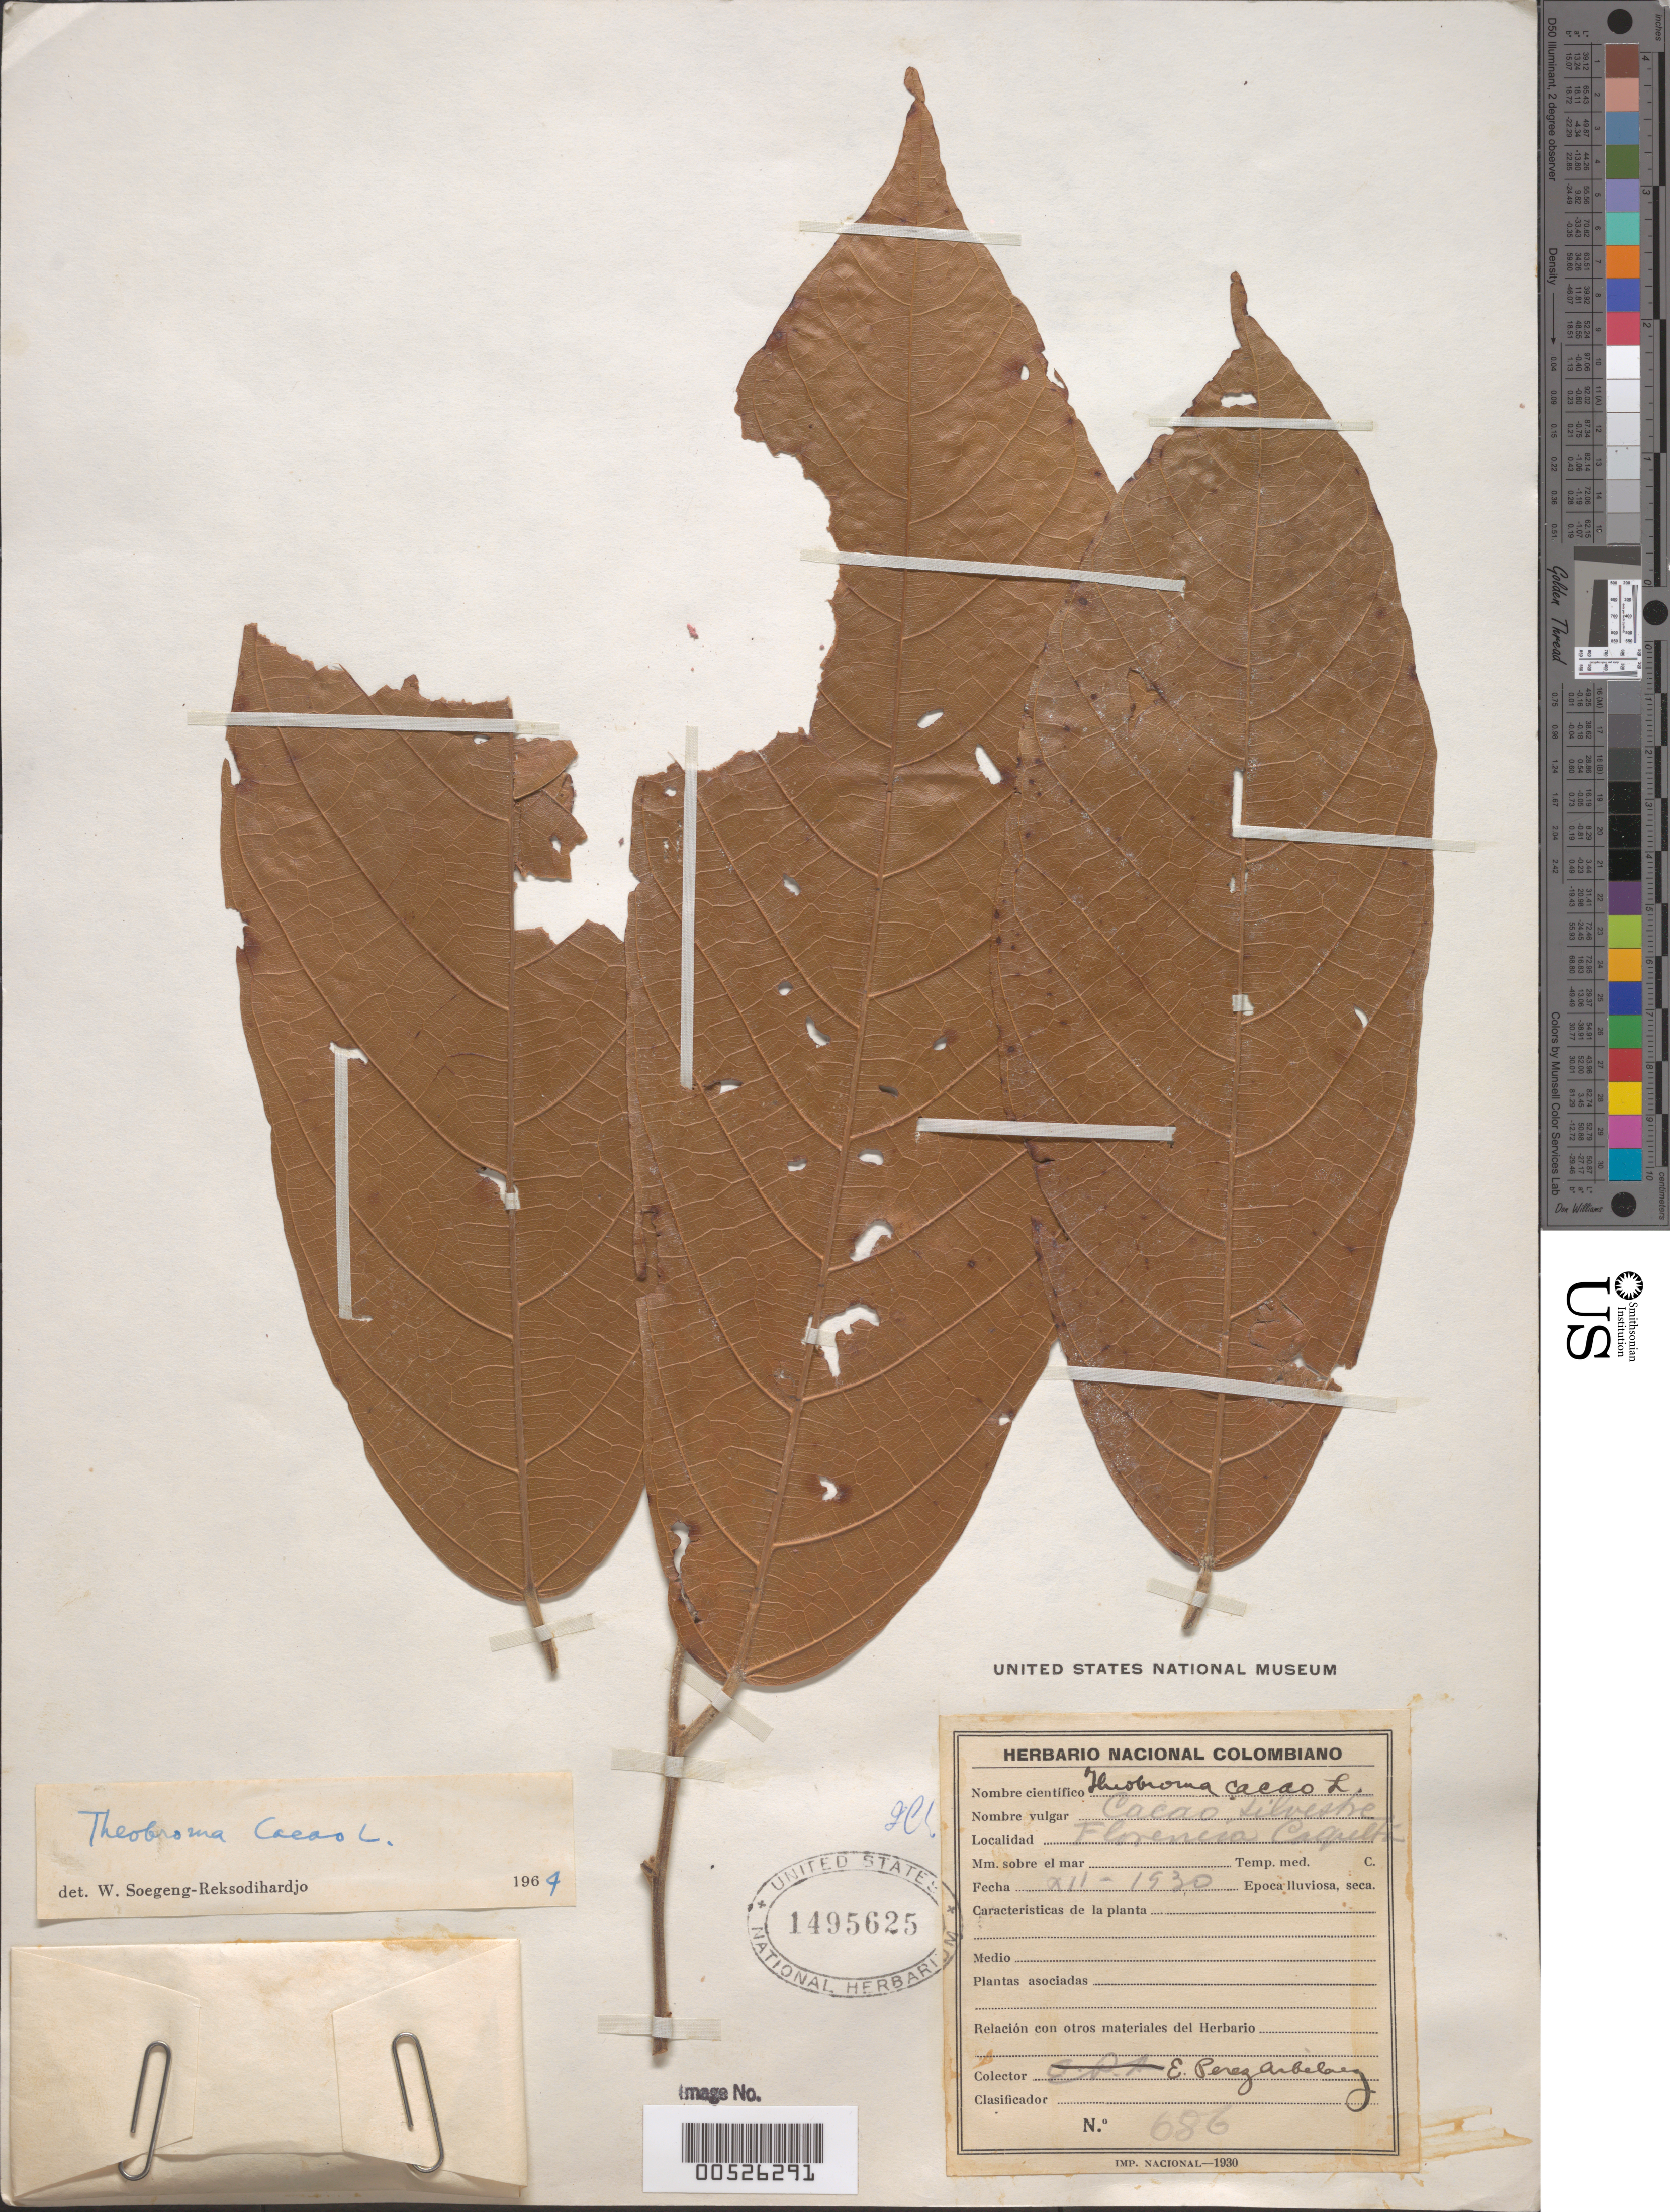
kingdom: Plantae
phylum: Tracheophyta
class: Magnoliopsida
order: Malvales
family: Malvaceae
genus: Theobroma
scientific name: Theobroma cacao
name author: L.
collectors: E. Pérez Arbeláez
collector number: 686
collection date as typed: Dec 1930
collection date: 1930-12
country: Colombia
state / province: Caquetá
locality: Florenica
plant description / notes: Common name: cacao silvestre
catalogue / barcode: US 1495625